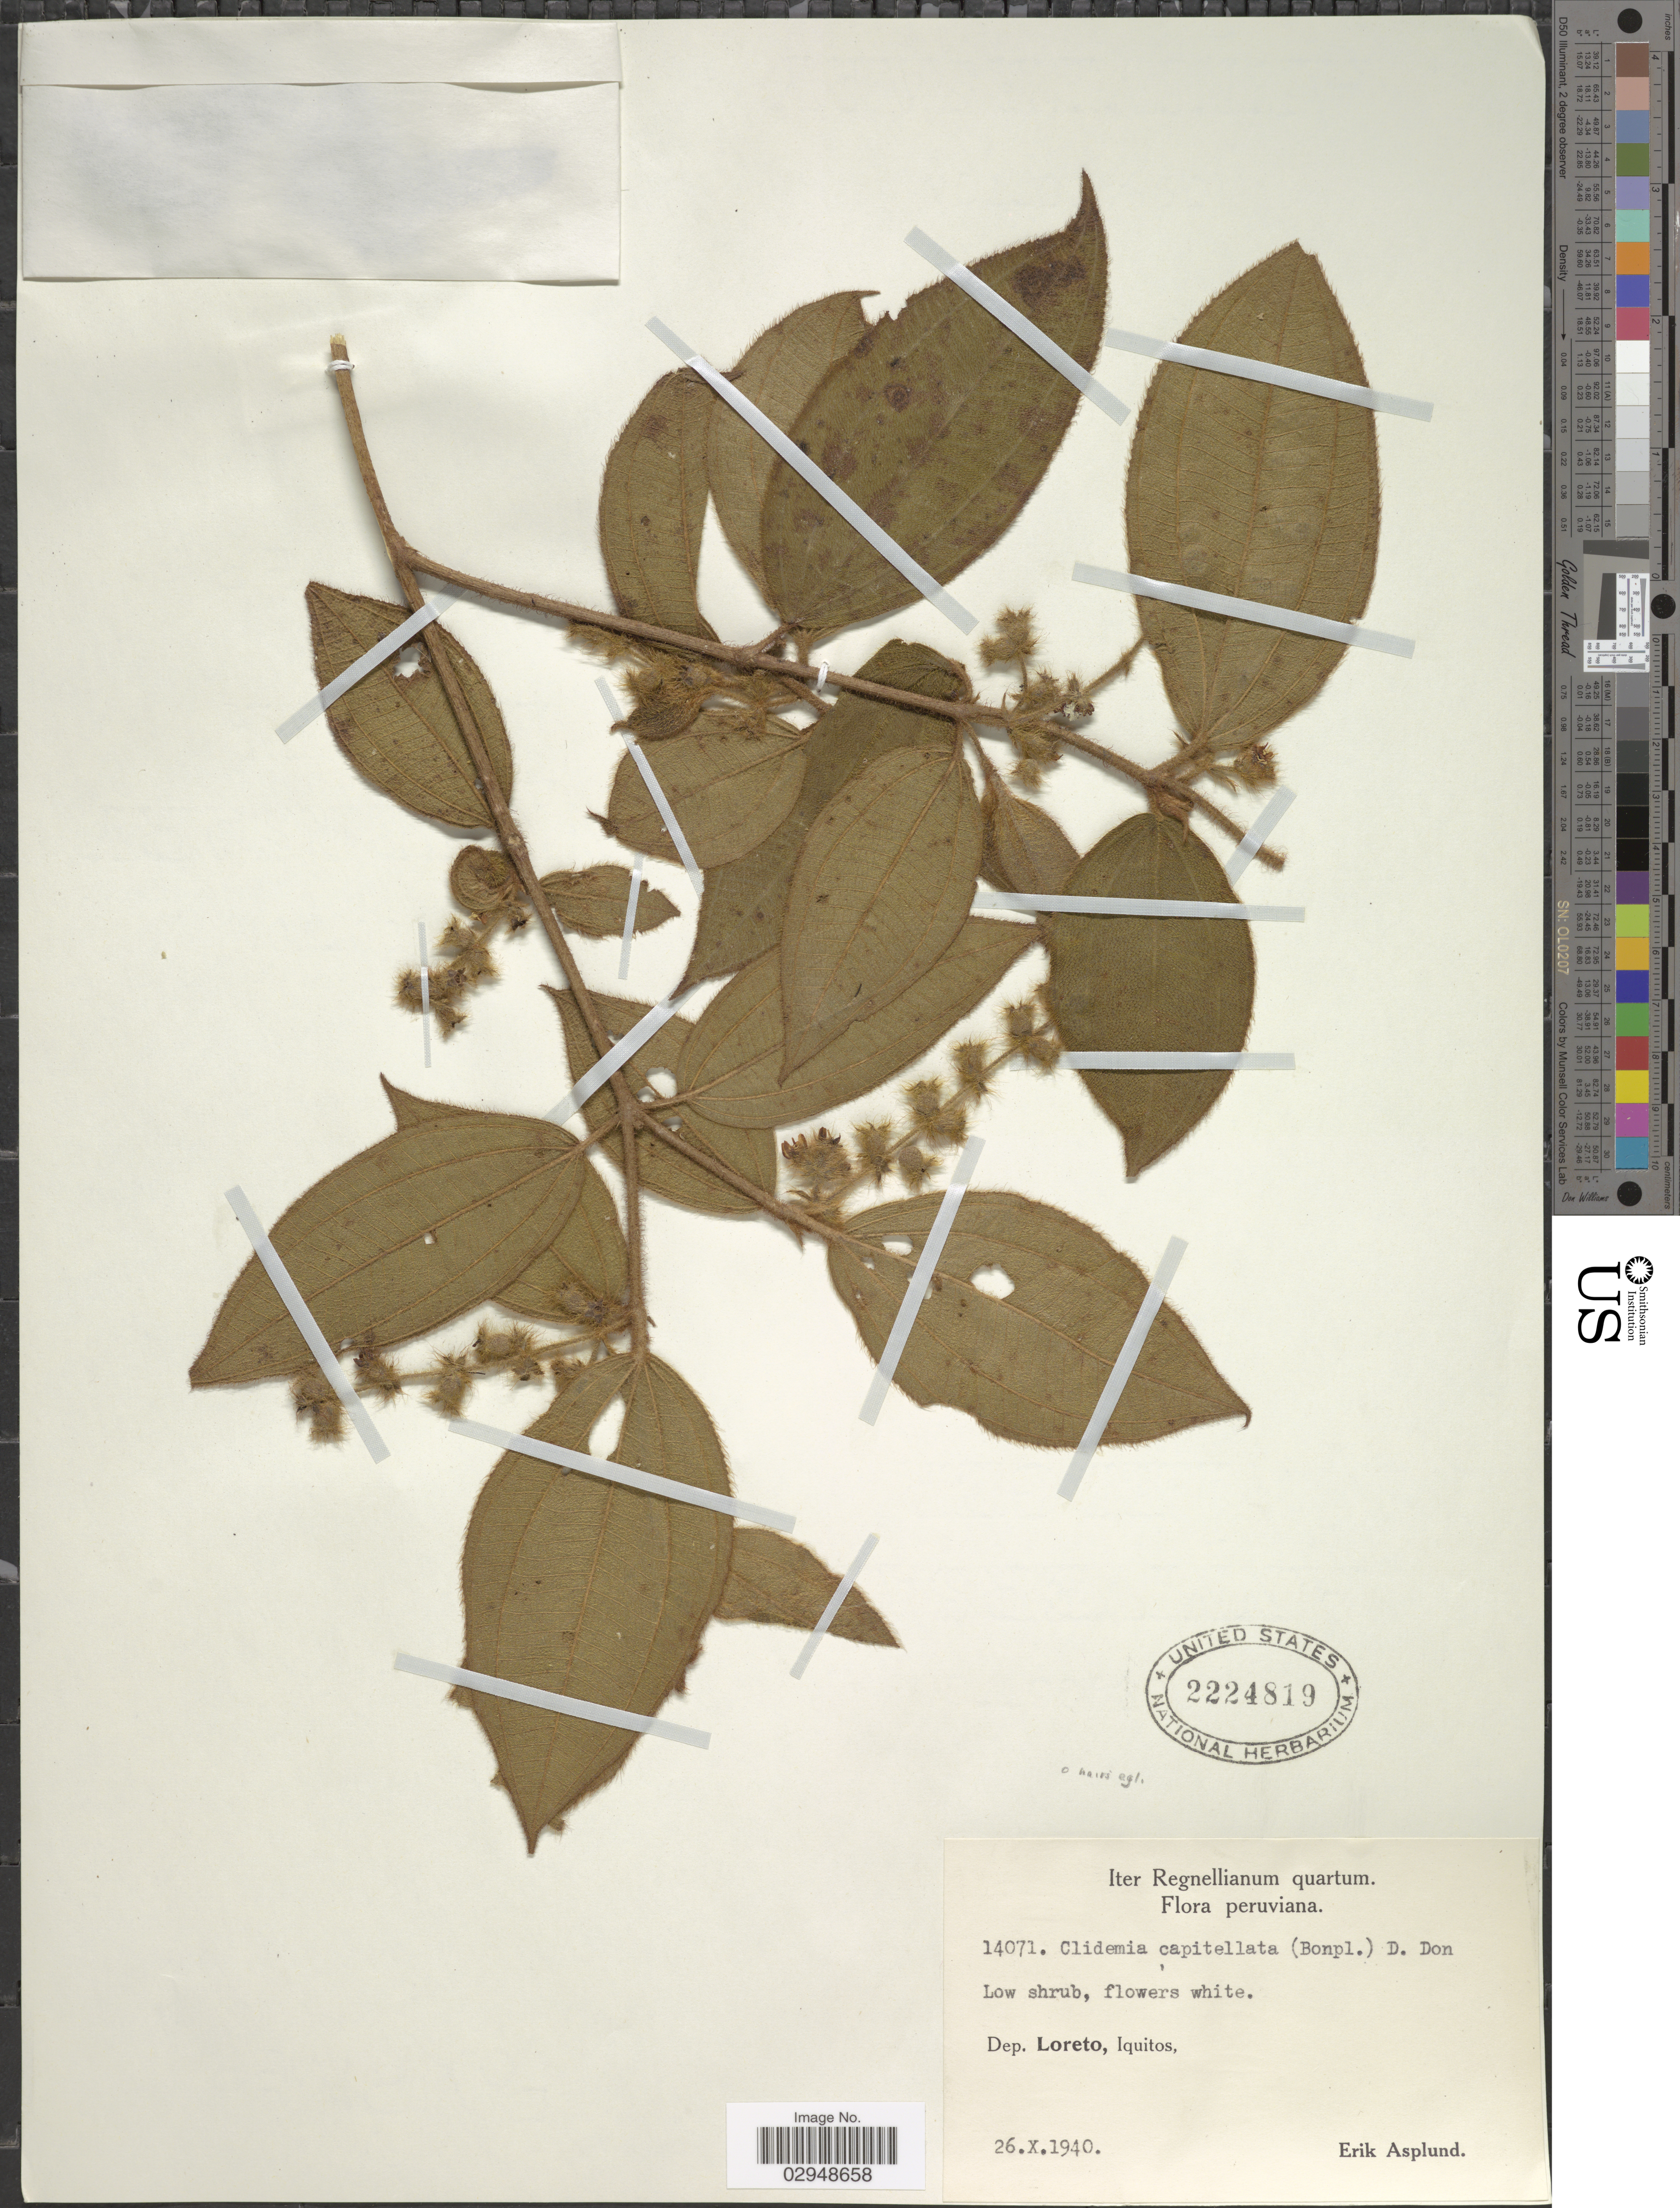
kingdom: Plantae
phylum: Tracheophyta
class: Magnoliopsida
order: Myrtales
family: Melastomataceae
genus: Clidemia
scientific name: Clidemia capitellata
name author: (Bonpl.) D. Don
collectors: E. Asplund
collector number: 14071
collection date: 1940-10-26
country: Peru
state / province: Loreto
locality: Dep. Loreto, Iquitos.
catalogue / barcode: US 2224819